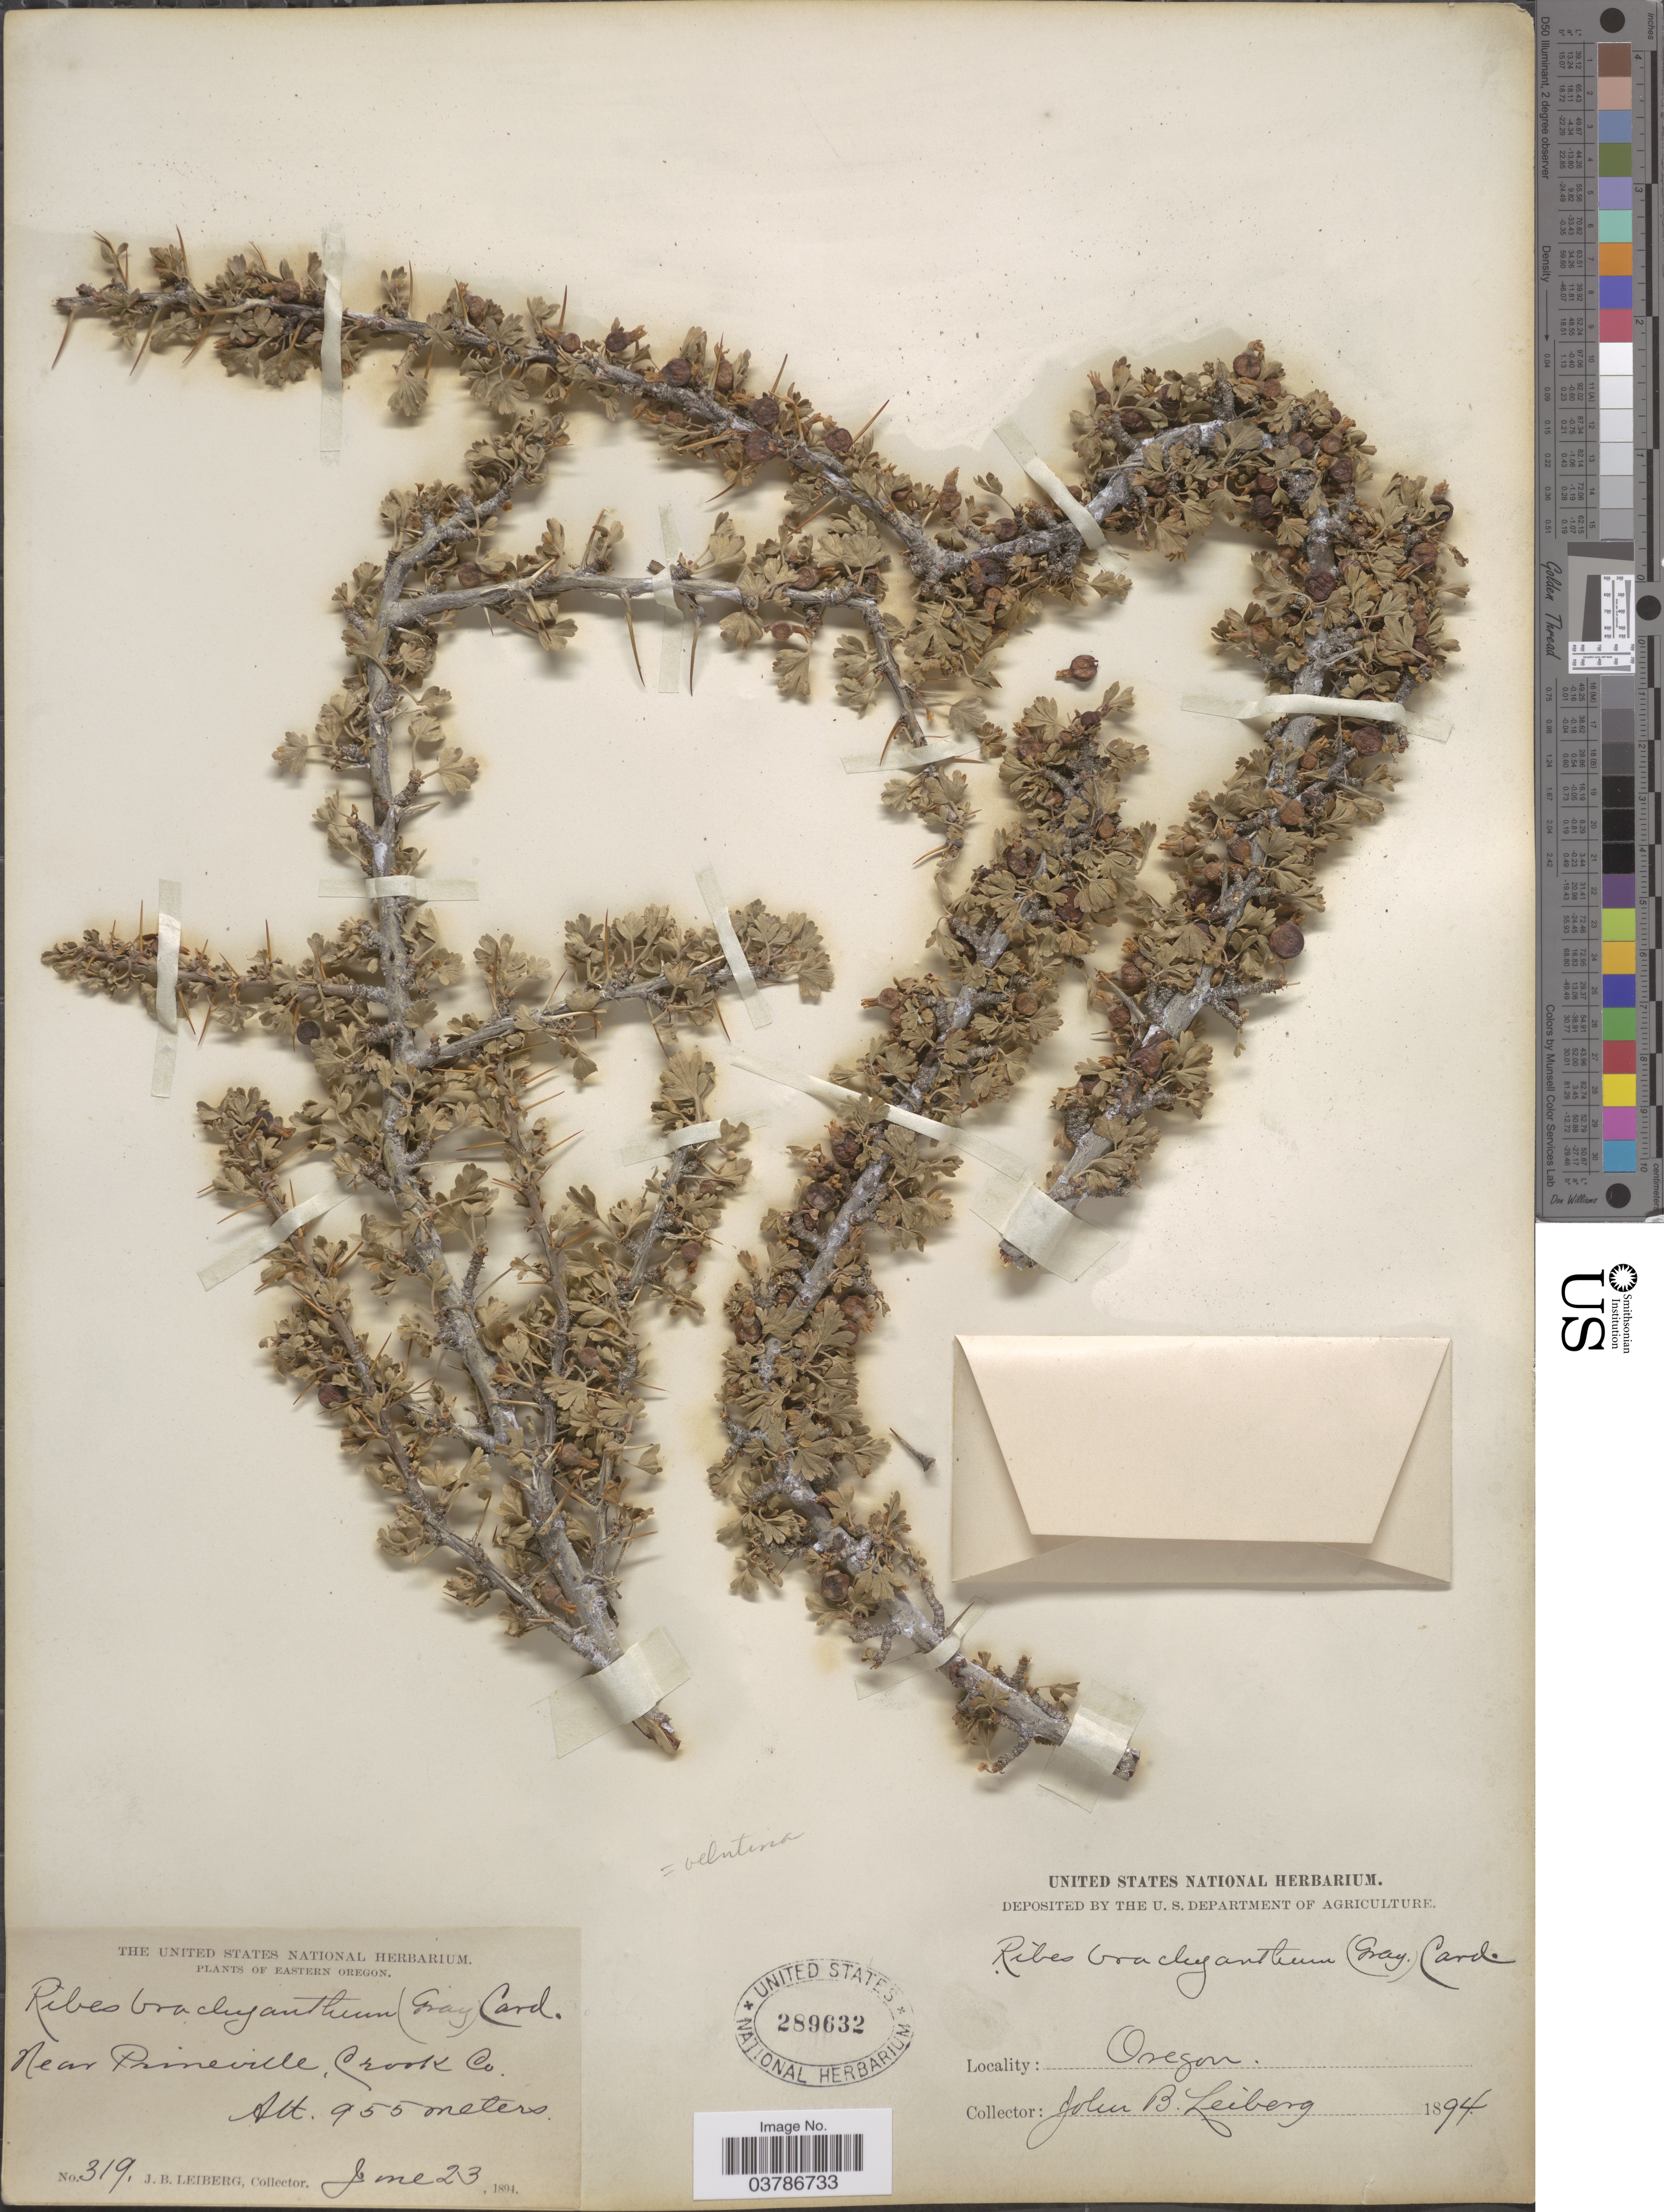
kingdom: Plantae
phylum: Tracheophyta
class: Magnoliopsida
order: Saxifragales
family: Grossulariaceae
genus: Ribes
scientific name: Ribes velutinum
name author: Greene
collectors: J. B. Leiberg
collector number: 319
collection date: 1894-06-23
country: United States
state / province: Oregon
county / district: Crook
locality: Eastern Oregon. Near Prineville, Crook Co.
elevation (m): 955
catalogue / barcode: US 289632